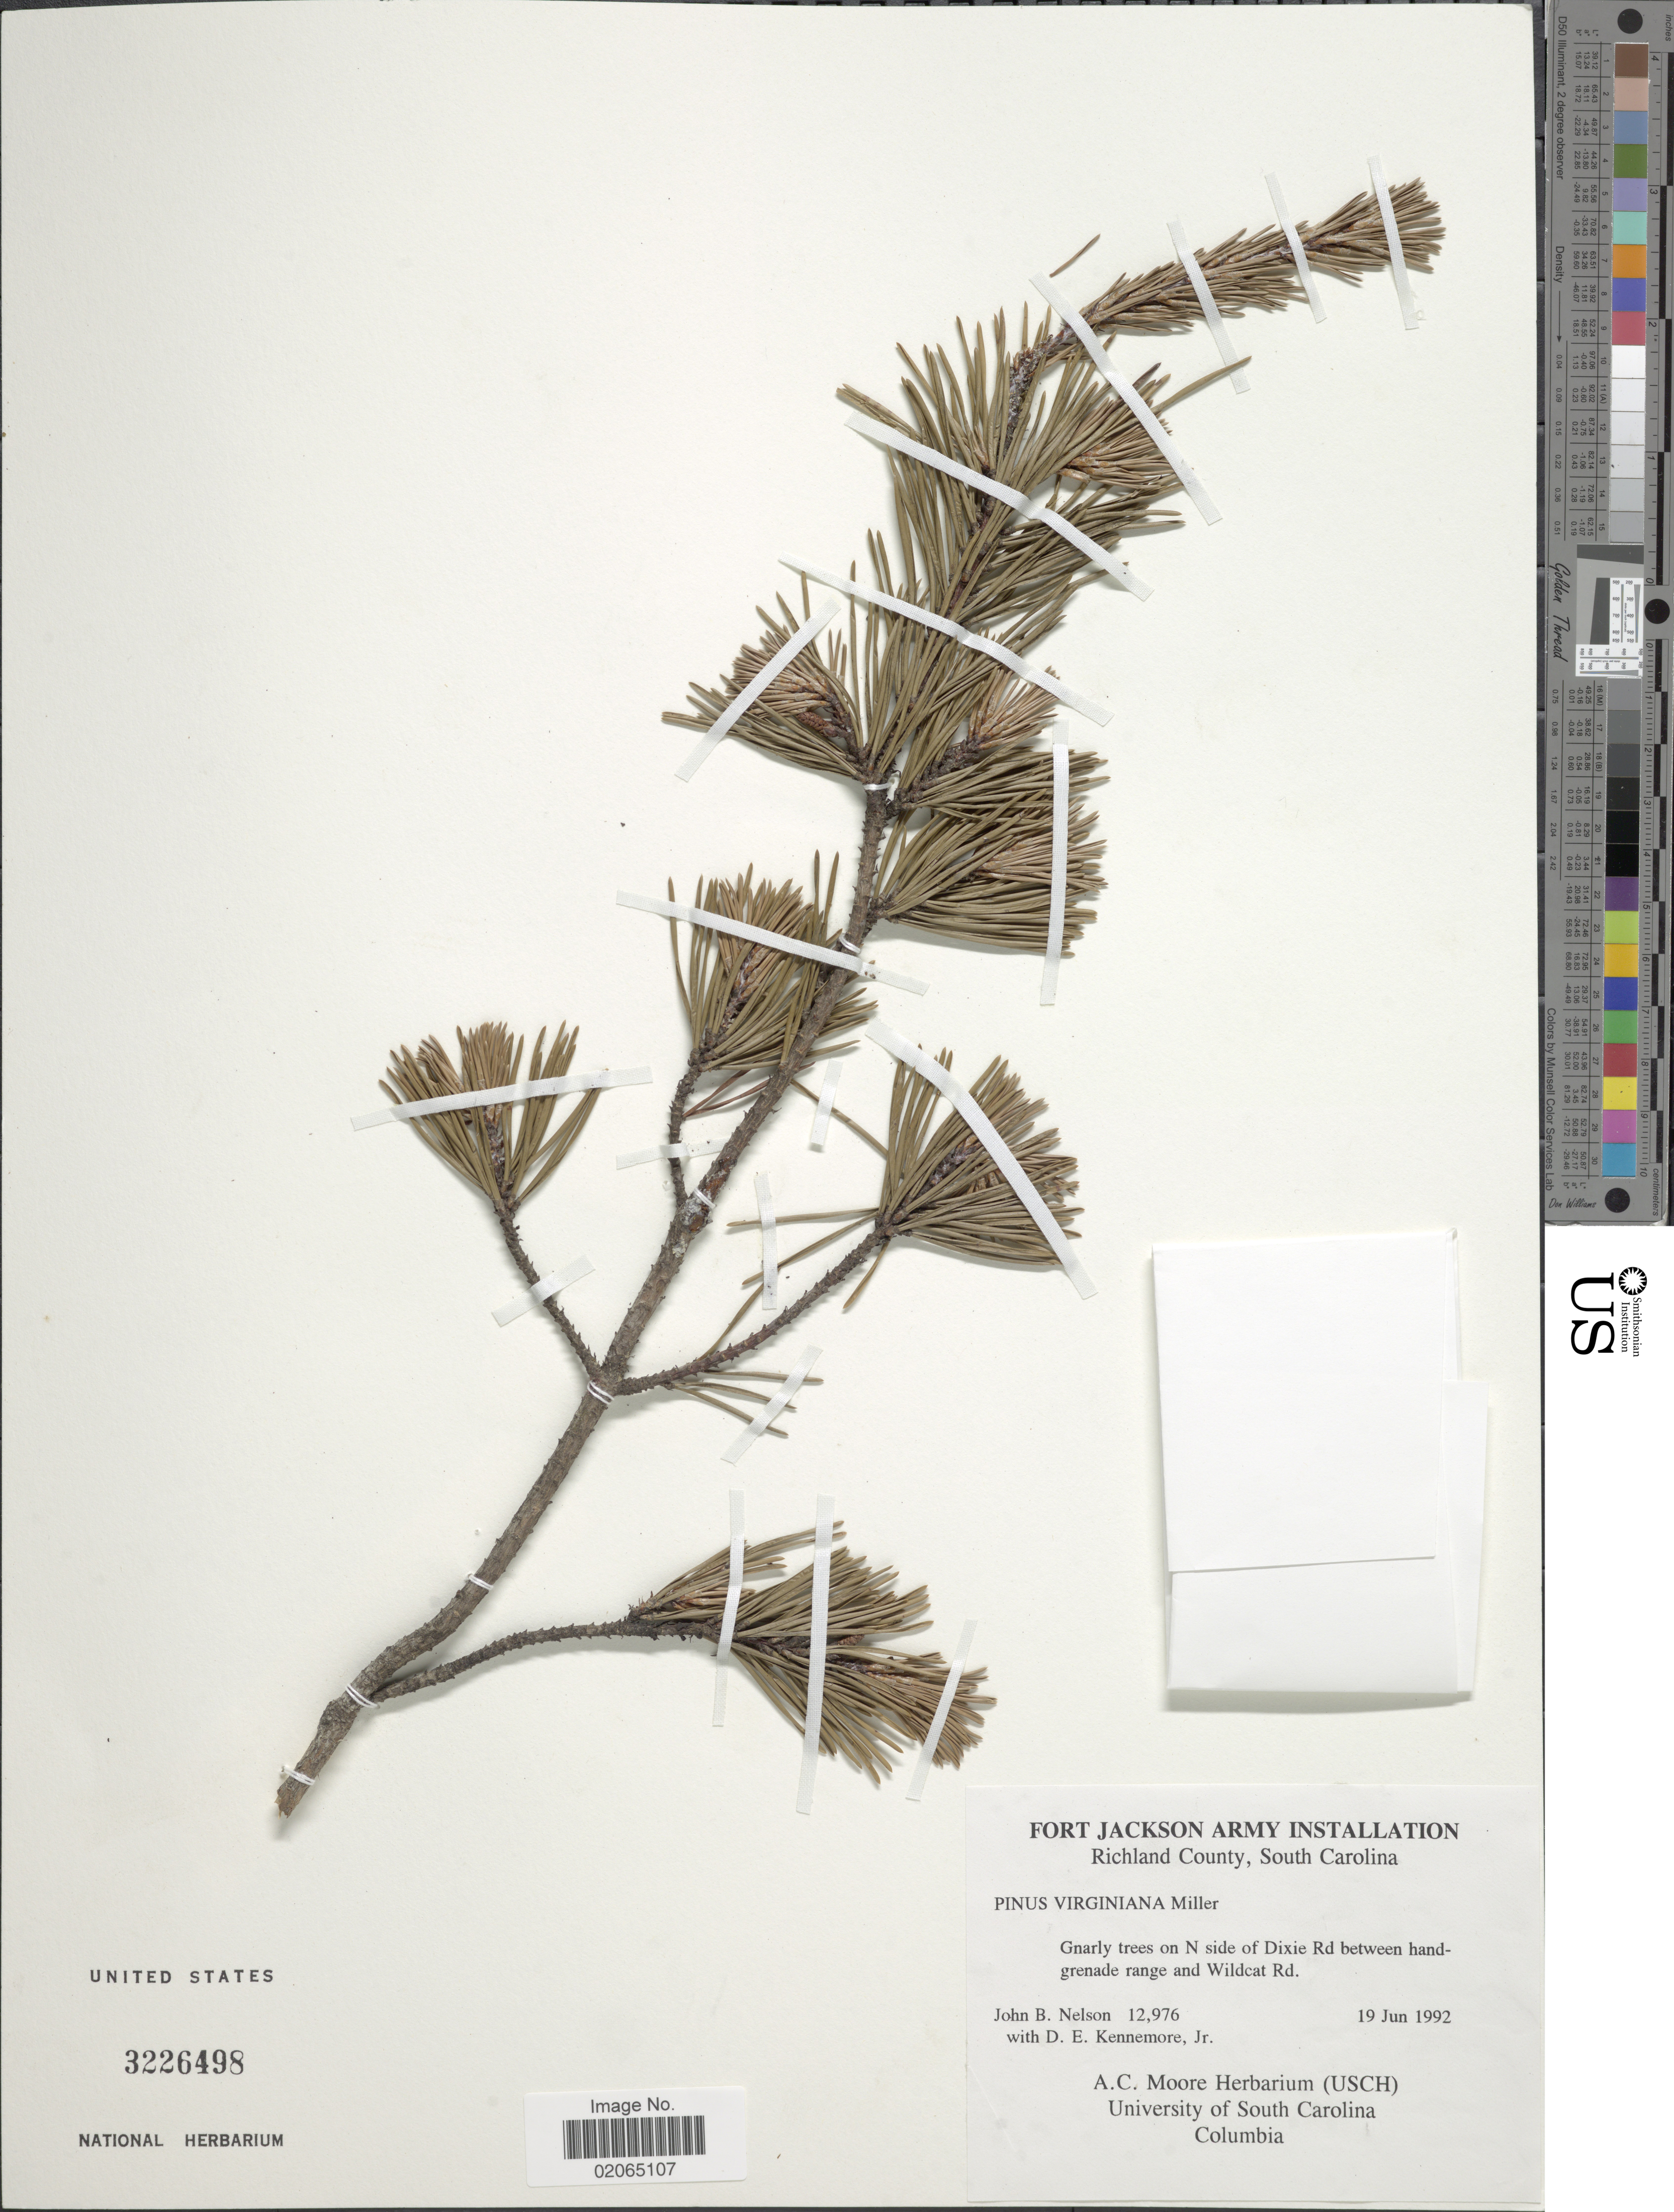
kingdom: Plantae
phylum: Tracheophyta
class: Pinopsida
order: Pinales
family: Pinaceae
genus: Pinus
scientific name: Pinus virginiana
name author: Mill.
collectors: J. B. Nelson & D. Kennemore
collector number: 12976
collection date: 1992-06-19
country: United States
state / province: South Carolina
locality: Richland County, on N side of Dixie Rd between hand-grenade and Wildcat Rd.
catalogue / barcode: US 3226498